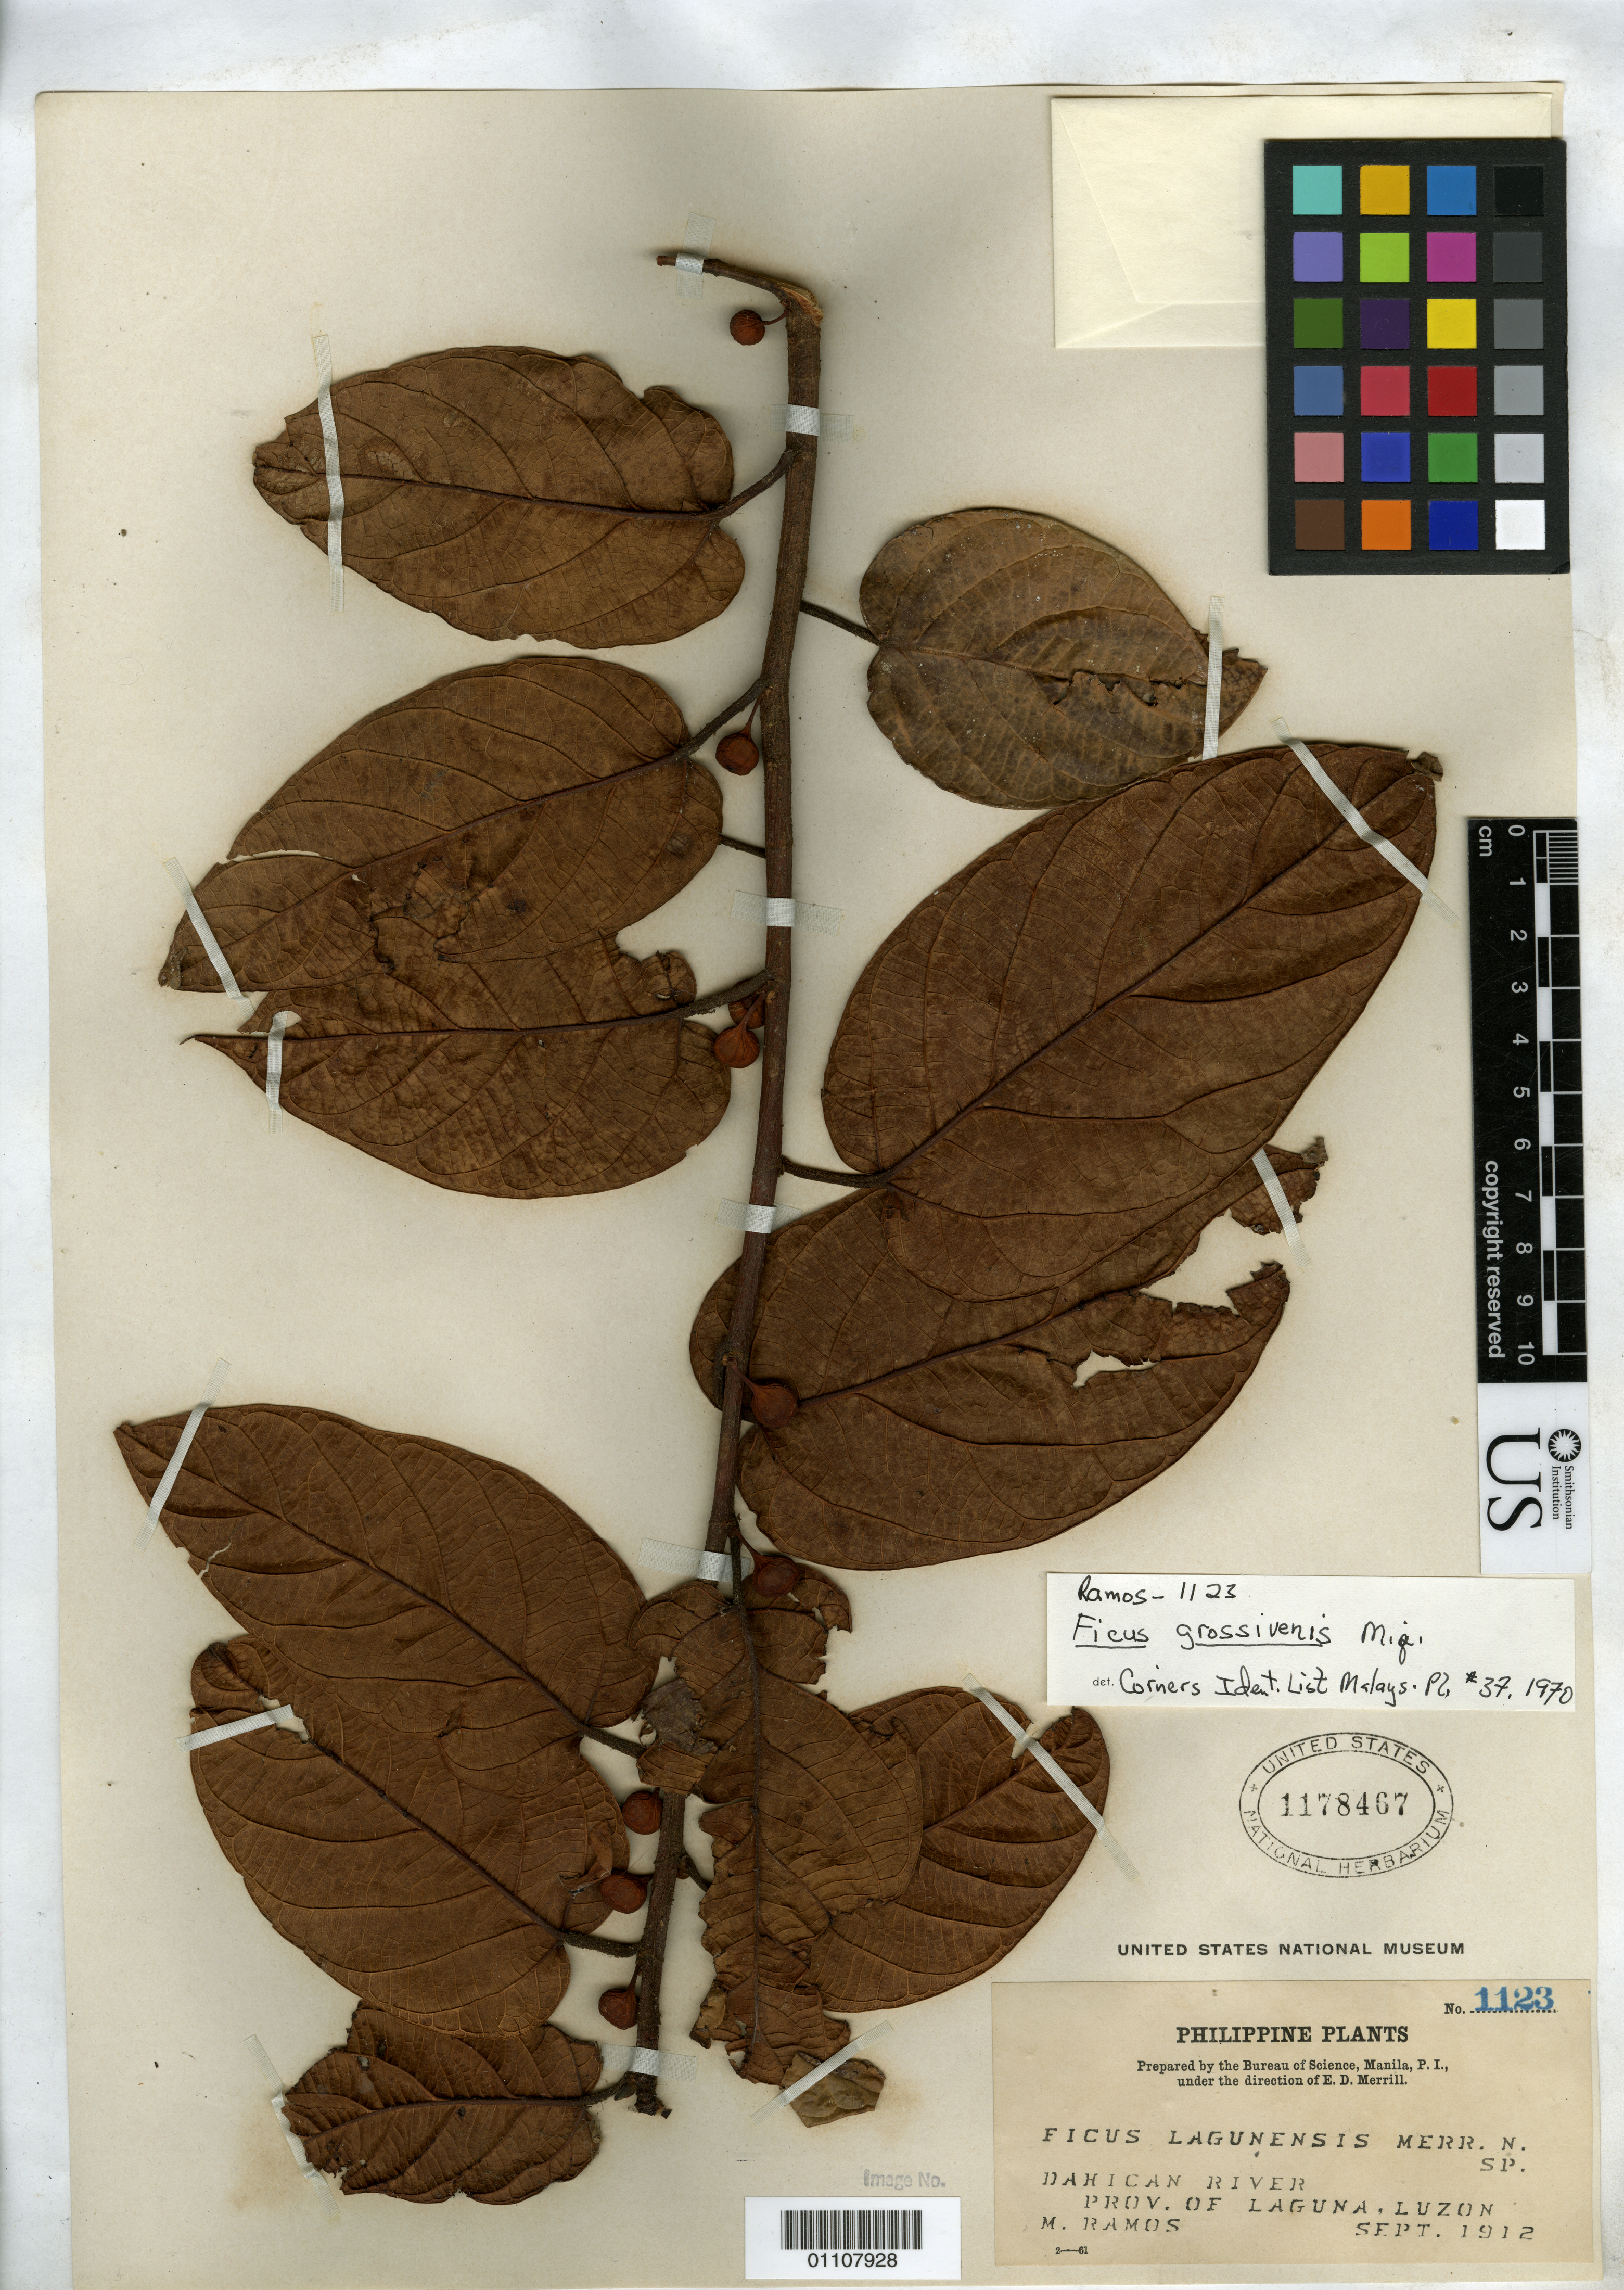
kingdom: Plantae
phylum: Tracheophyta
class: Magnoliopsida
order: Rosales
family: Moraceae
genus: Ficus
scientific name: Ficus lagunensis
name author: Merr.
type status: Isotype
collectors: M. Ramos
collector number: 1123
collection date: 1912-09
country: Philippines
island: Luzon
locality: Dahican River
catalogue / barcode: US 1178467